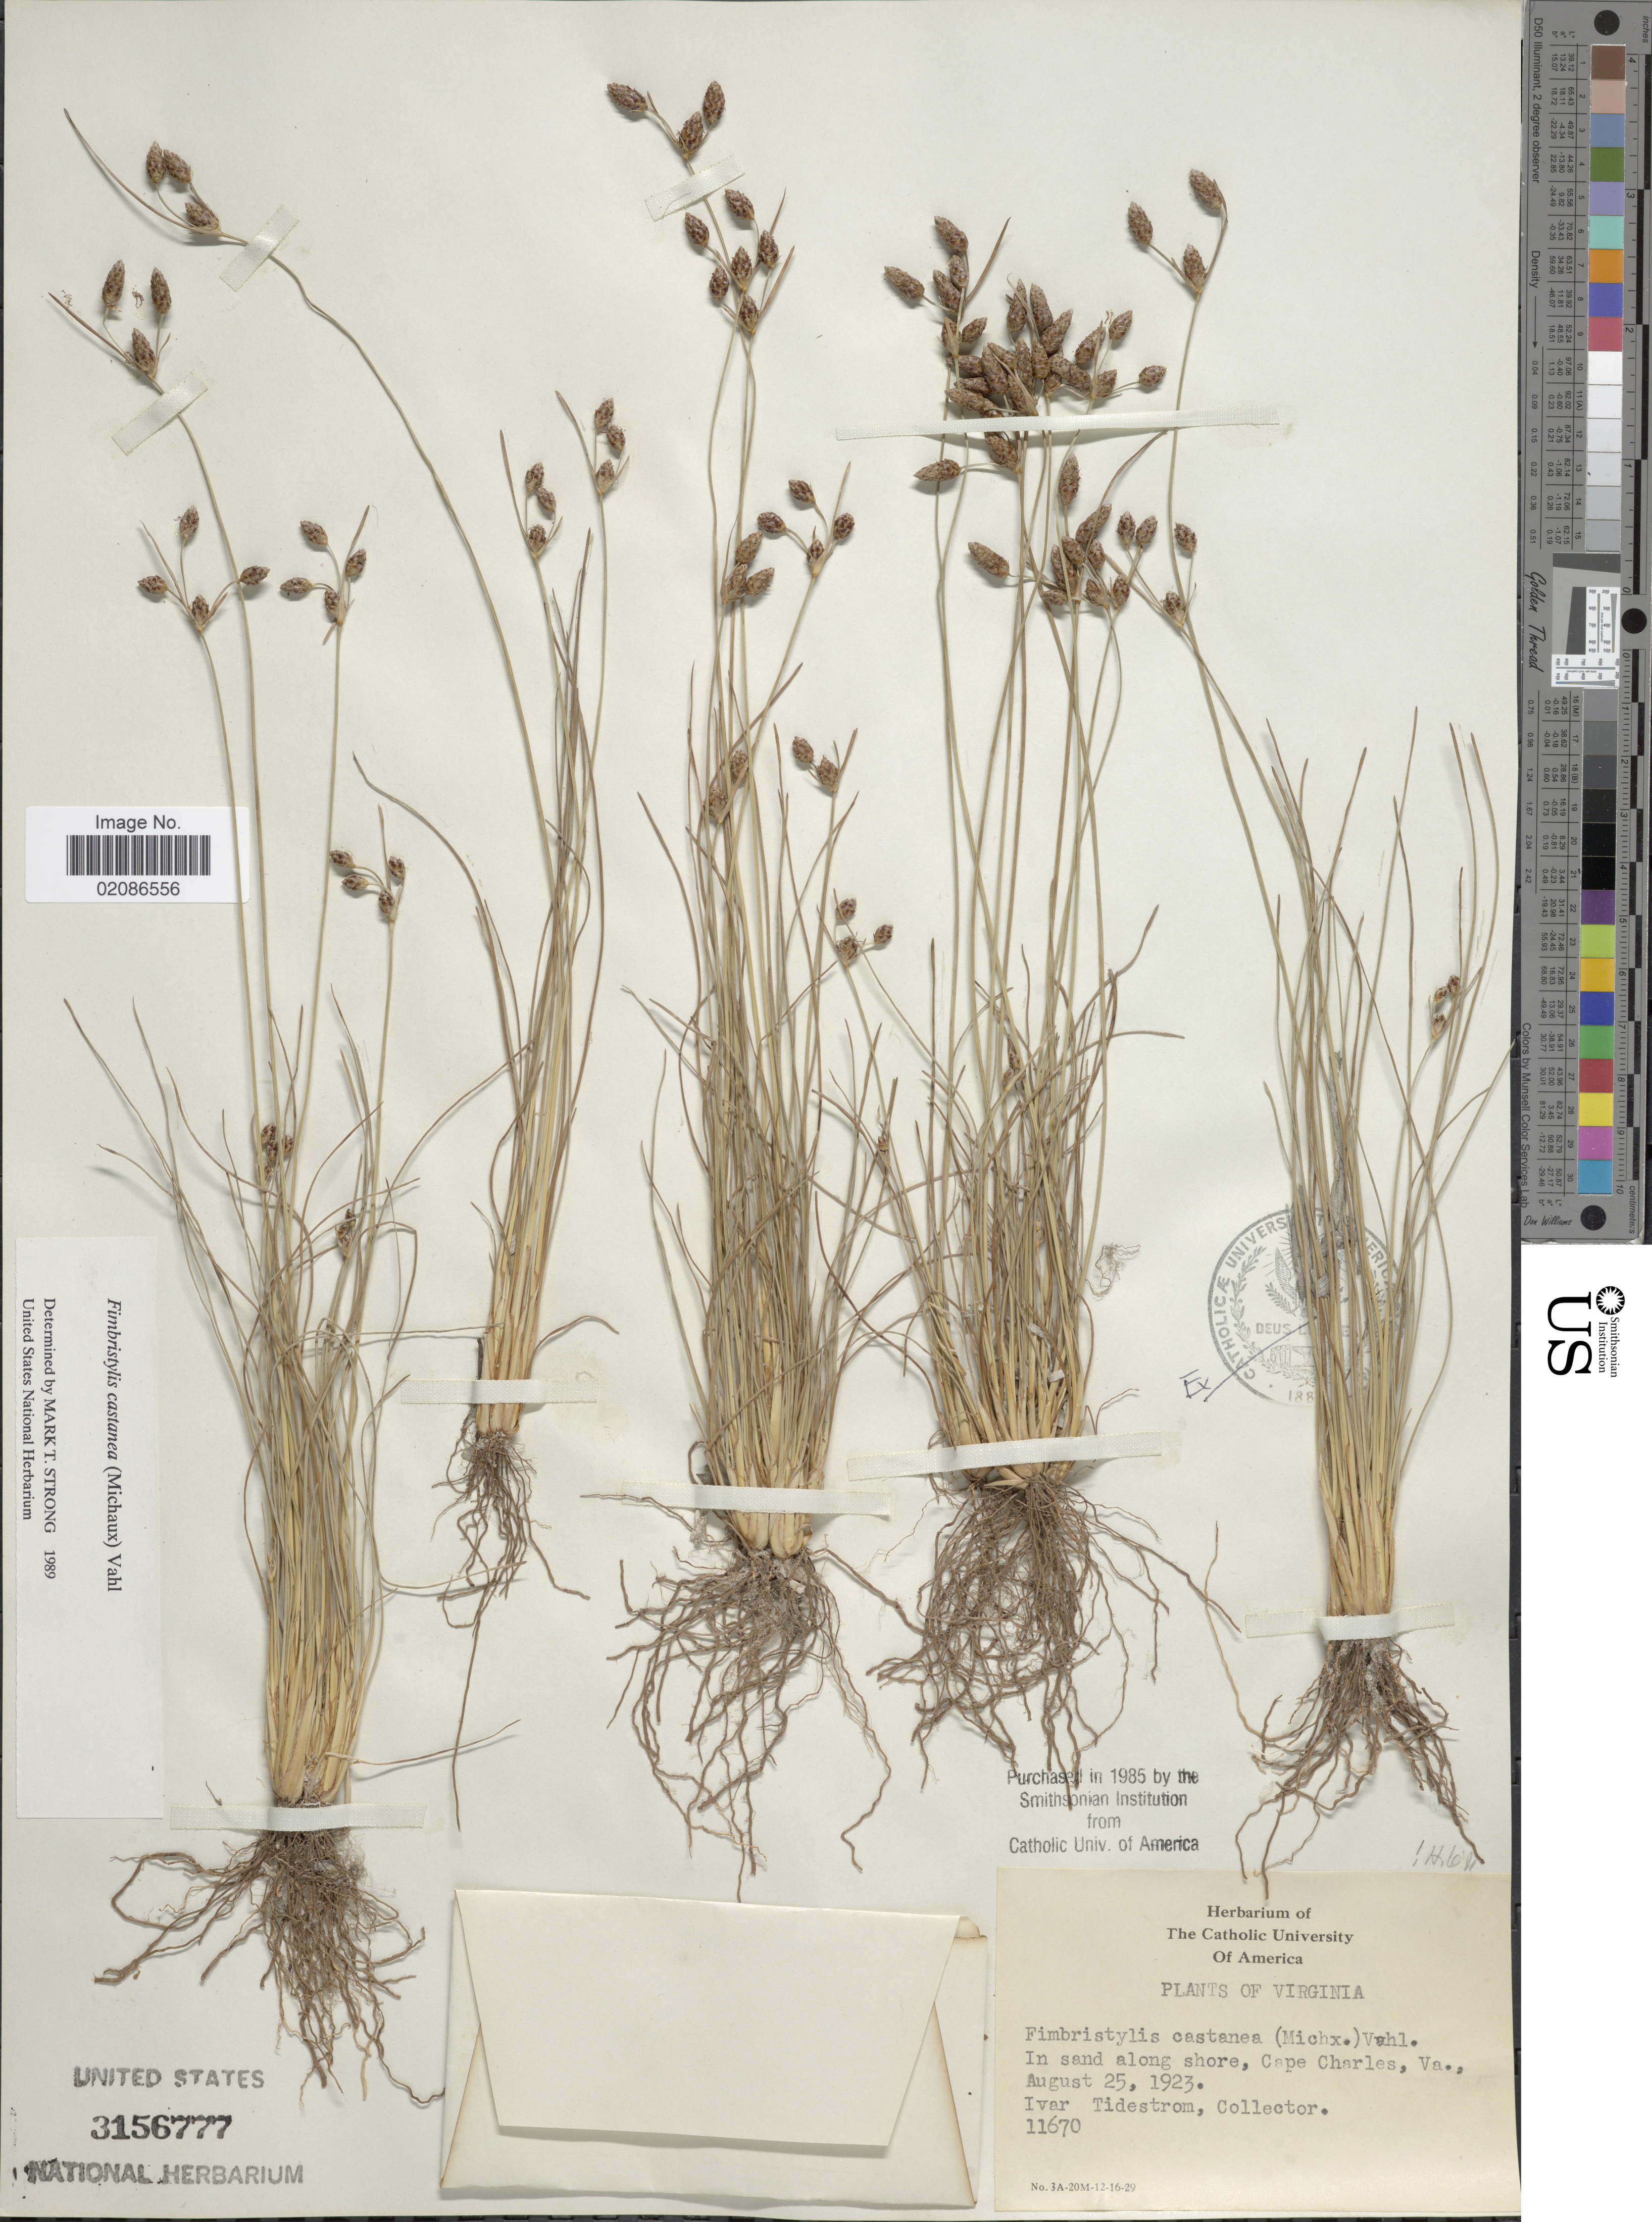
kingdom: Plantae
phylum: Tracheophyta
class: Liliopsida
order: Poales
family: Cyperaceae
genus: Fimbristylis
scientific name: Fimbristylis castanea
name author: (Michx.) Vahl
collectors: I. F. Tidestrom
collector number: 11670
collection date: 1923-08-25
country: United States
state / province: Virginia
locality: In sand along shore, Cape Charles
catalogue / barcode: US 3156777